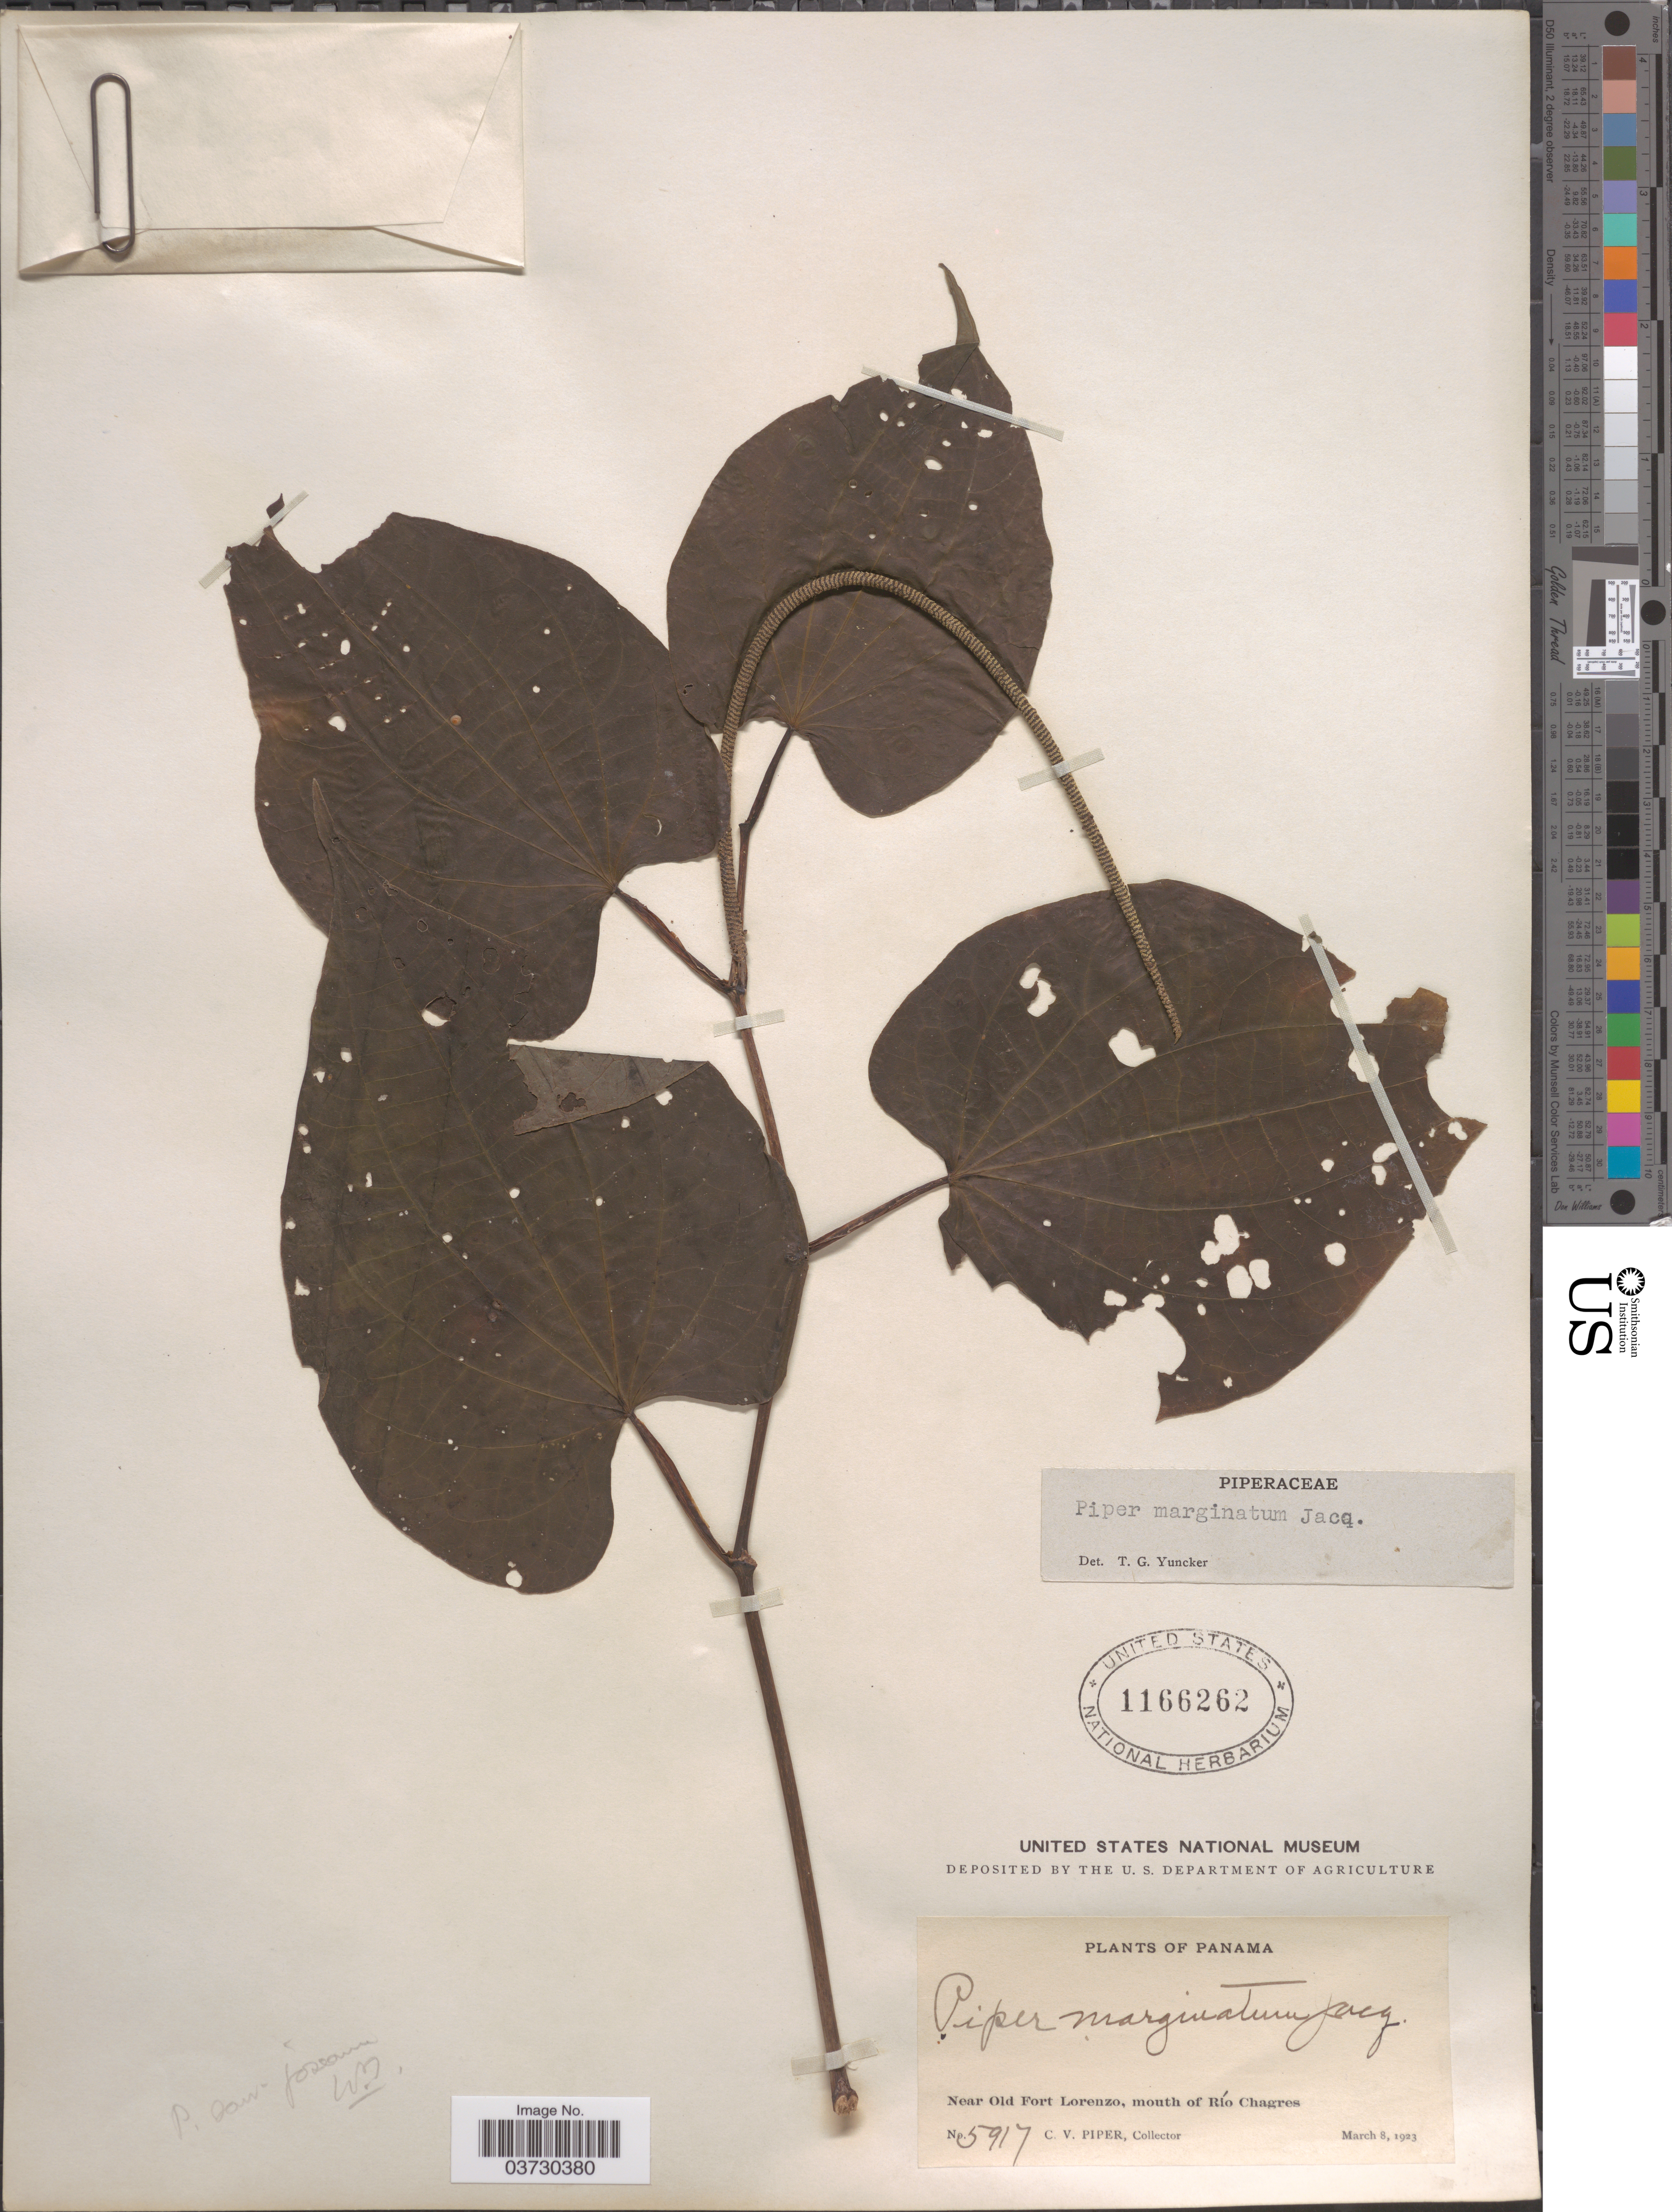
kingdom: Plantae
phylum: Tracheophyta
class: Magnoliopsida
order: Piperales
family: Piperaceae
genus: Piper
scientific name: Piper marginatum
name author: Jacq.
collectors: C. V. Piper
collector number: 5917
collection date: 1923-03-08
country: Panama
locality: Near Old Fort Lorenzo, mouth of Río Chagres.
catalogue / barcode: US 1166262